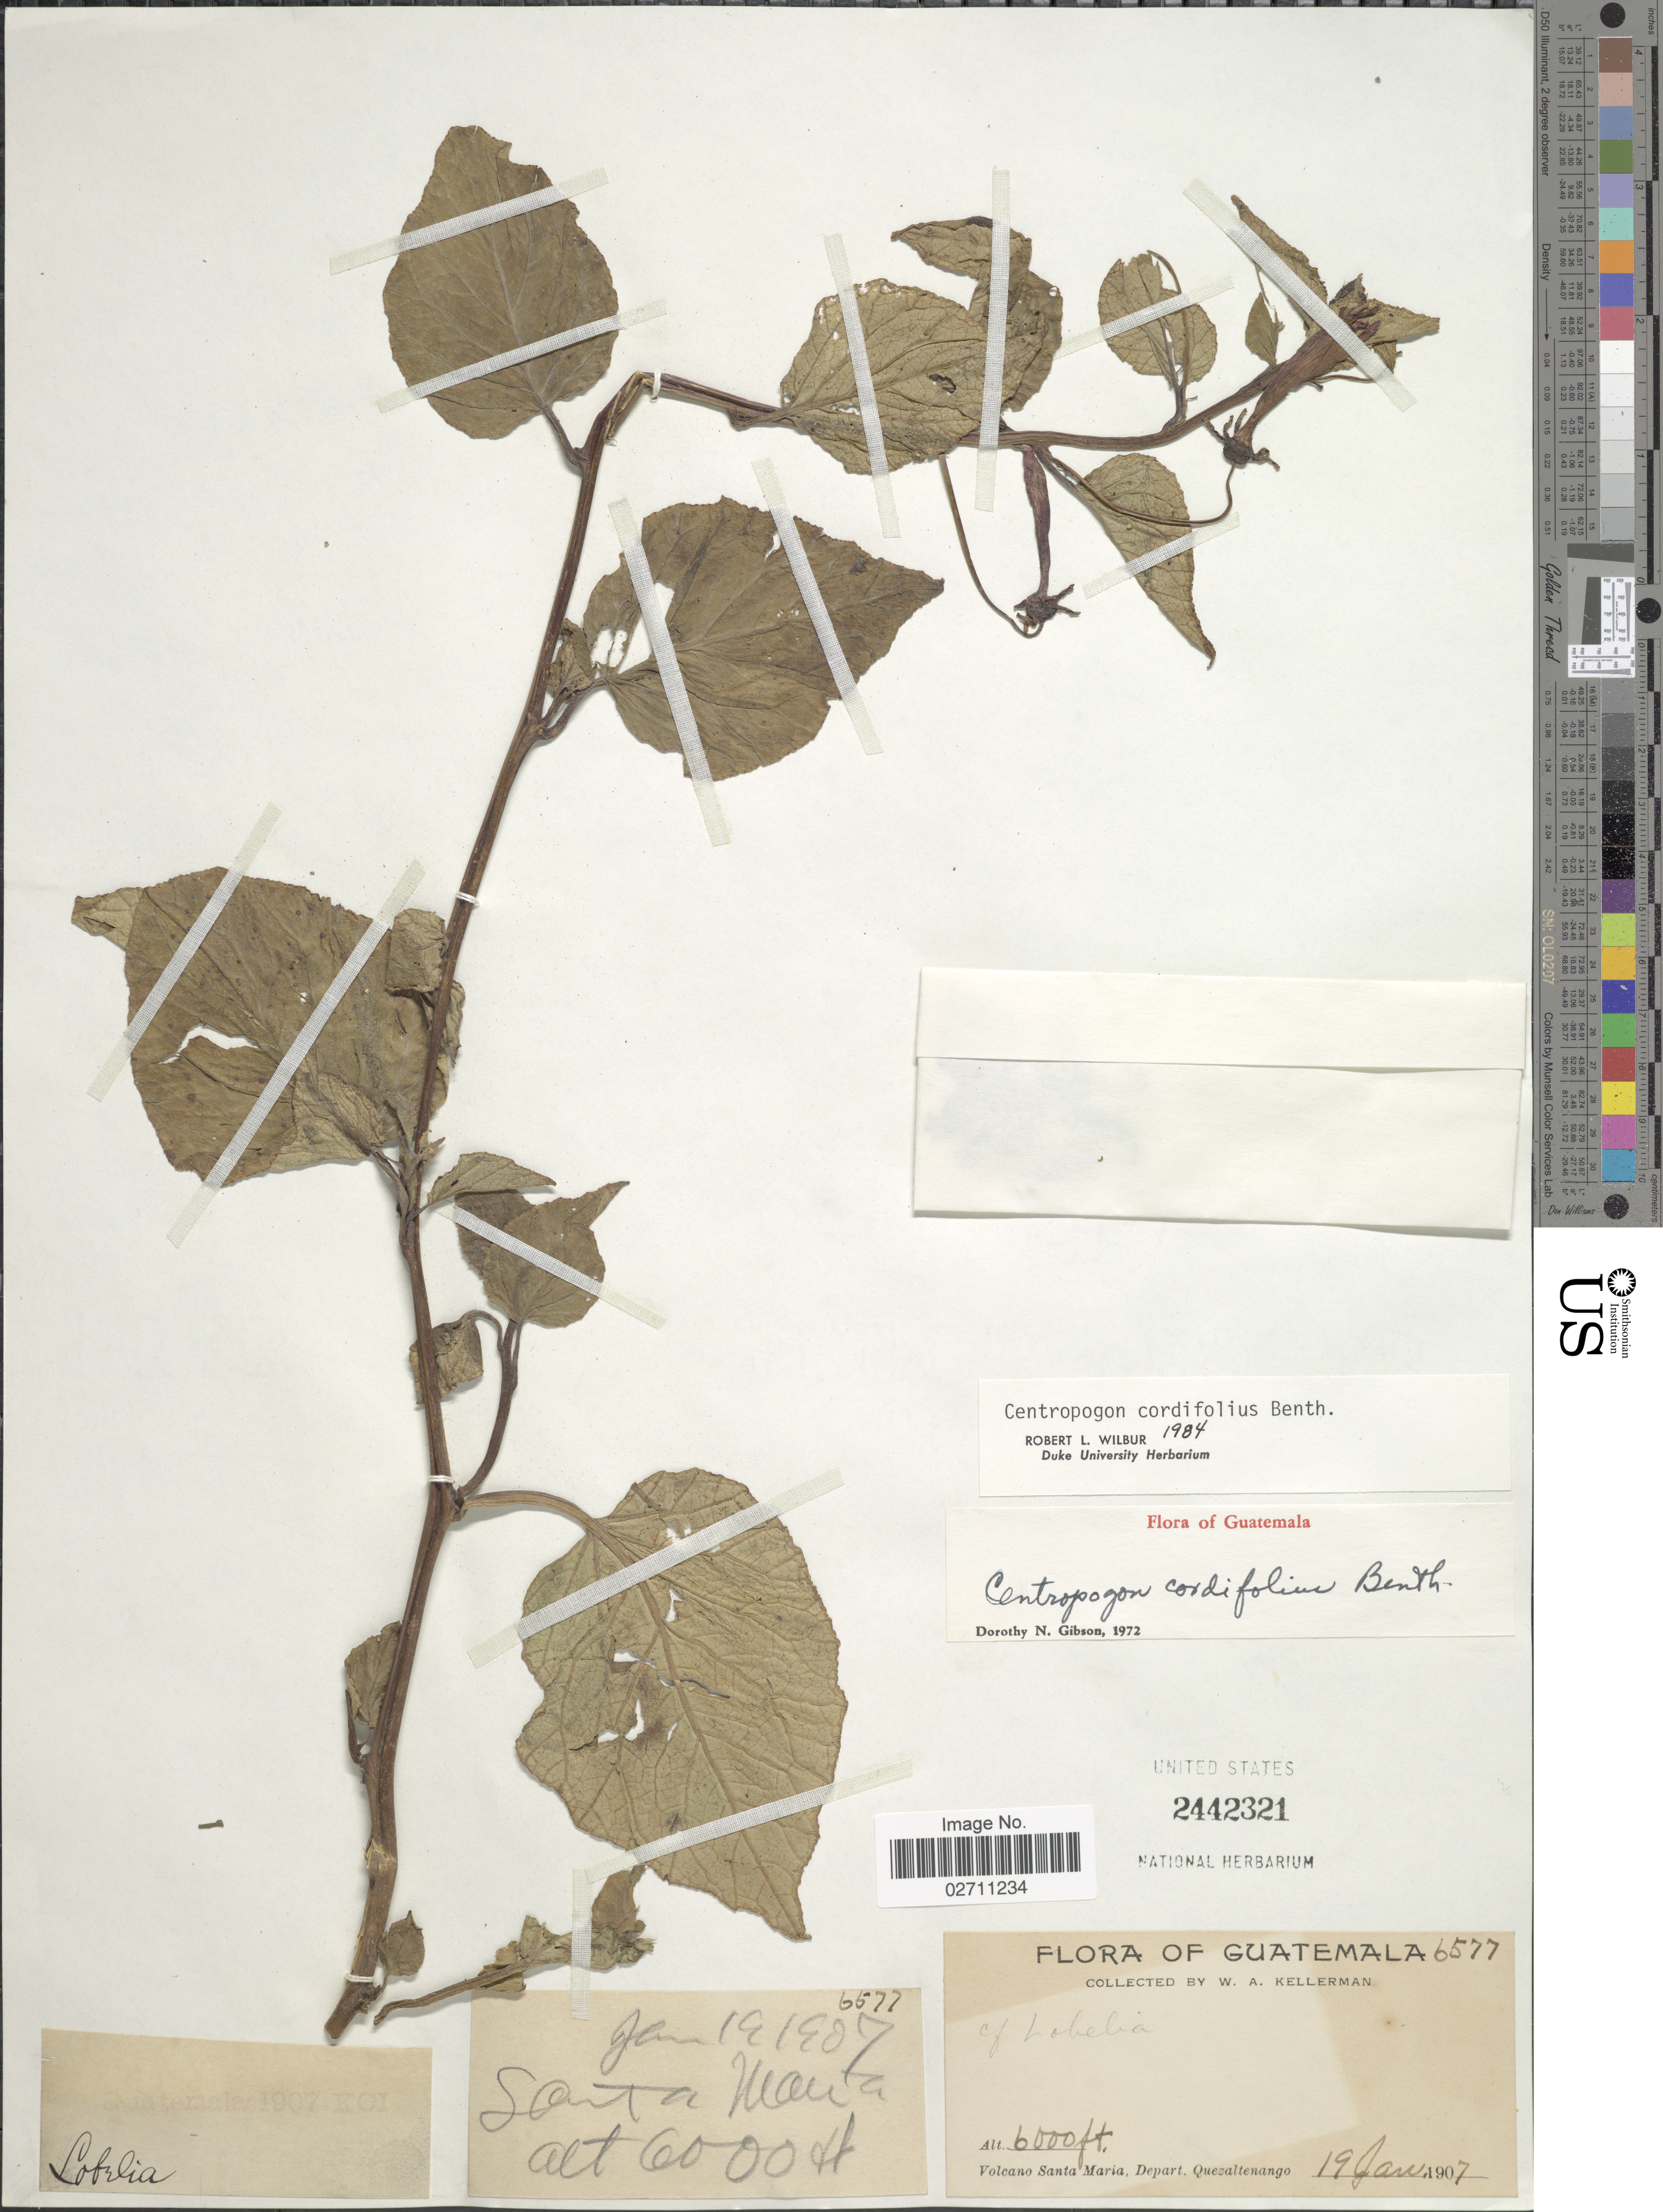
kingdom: Plantae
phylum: Tracheophyta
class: Magnoliopsida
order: Asterales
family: Campanulaceae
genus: Centropogon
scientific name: Centropogon cordifolius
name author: Benth.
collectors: W. Kellerman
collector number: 6577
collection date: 1907-01-19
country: Guatemala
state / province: Quetzaltenango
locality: Volcano Santa Maria.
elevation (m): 1829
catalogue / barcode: US 2442321